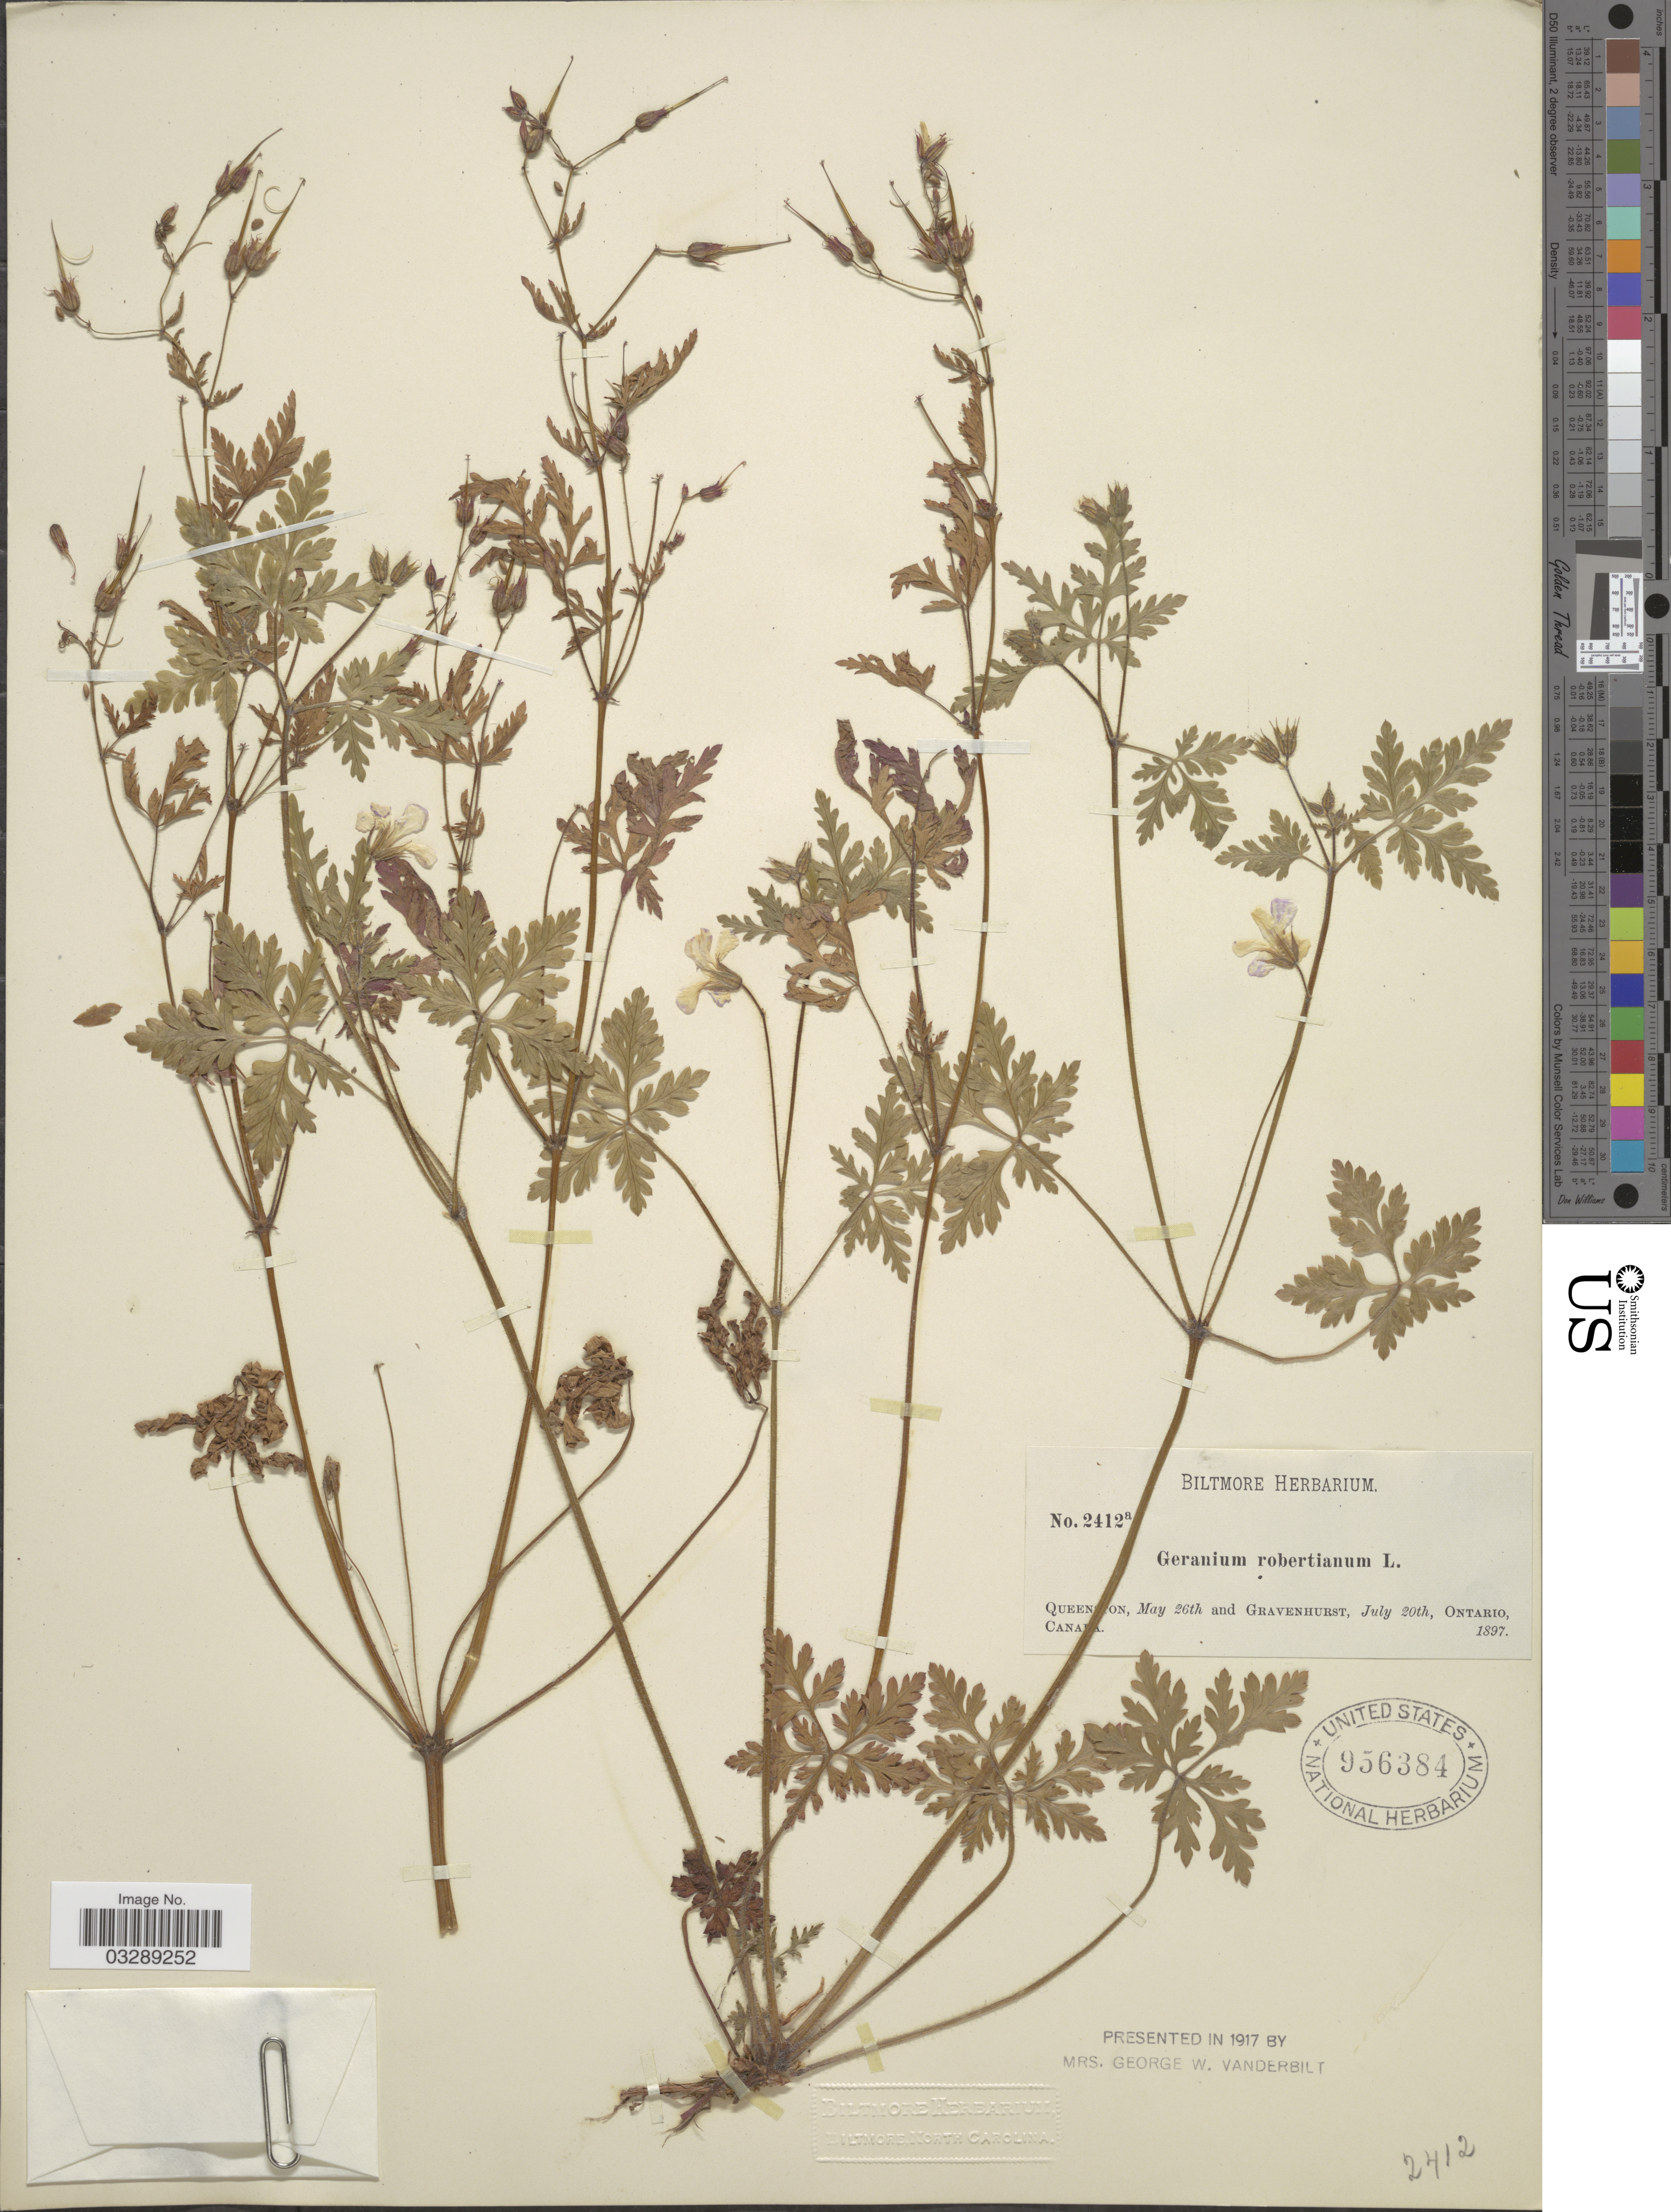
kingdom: Plantae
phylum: Tracheophyta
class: Magnoliopsida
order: Geraniales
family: Geraniaceae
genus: Geranium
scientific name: Geranium robertianum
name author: L.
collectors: ex herb. Biltmore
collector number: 2412a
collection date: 1897-05-26/1897-07-20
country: Canada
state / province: Ontario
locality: Queenston and Gravenhurst.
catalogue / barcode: US 956384